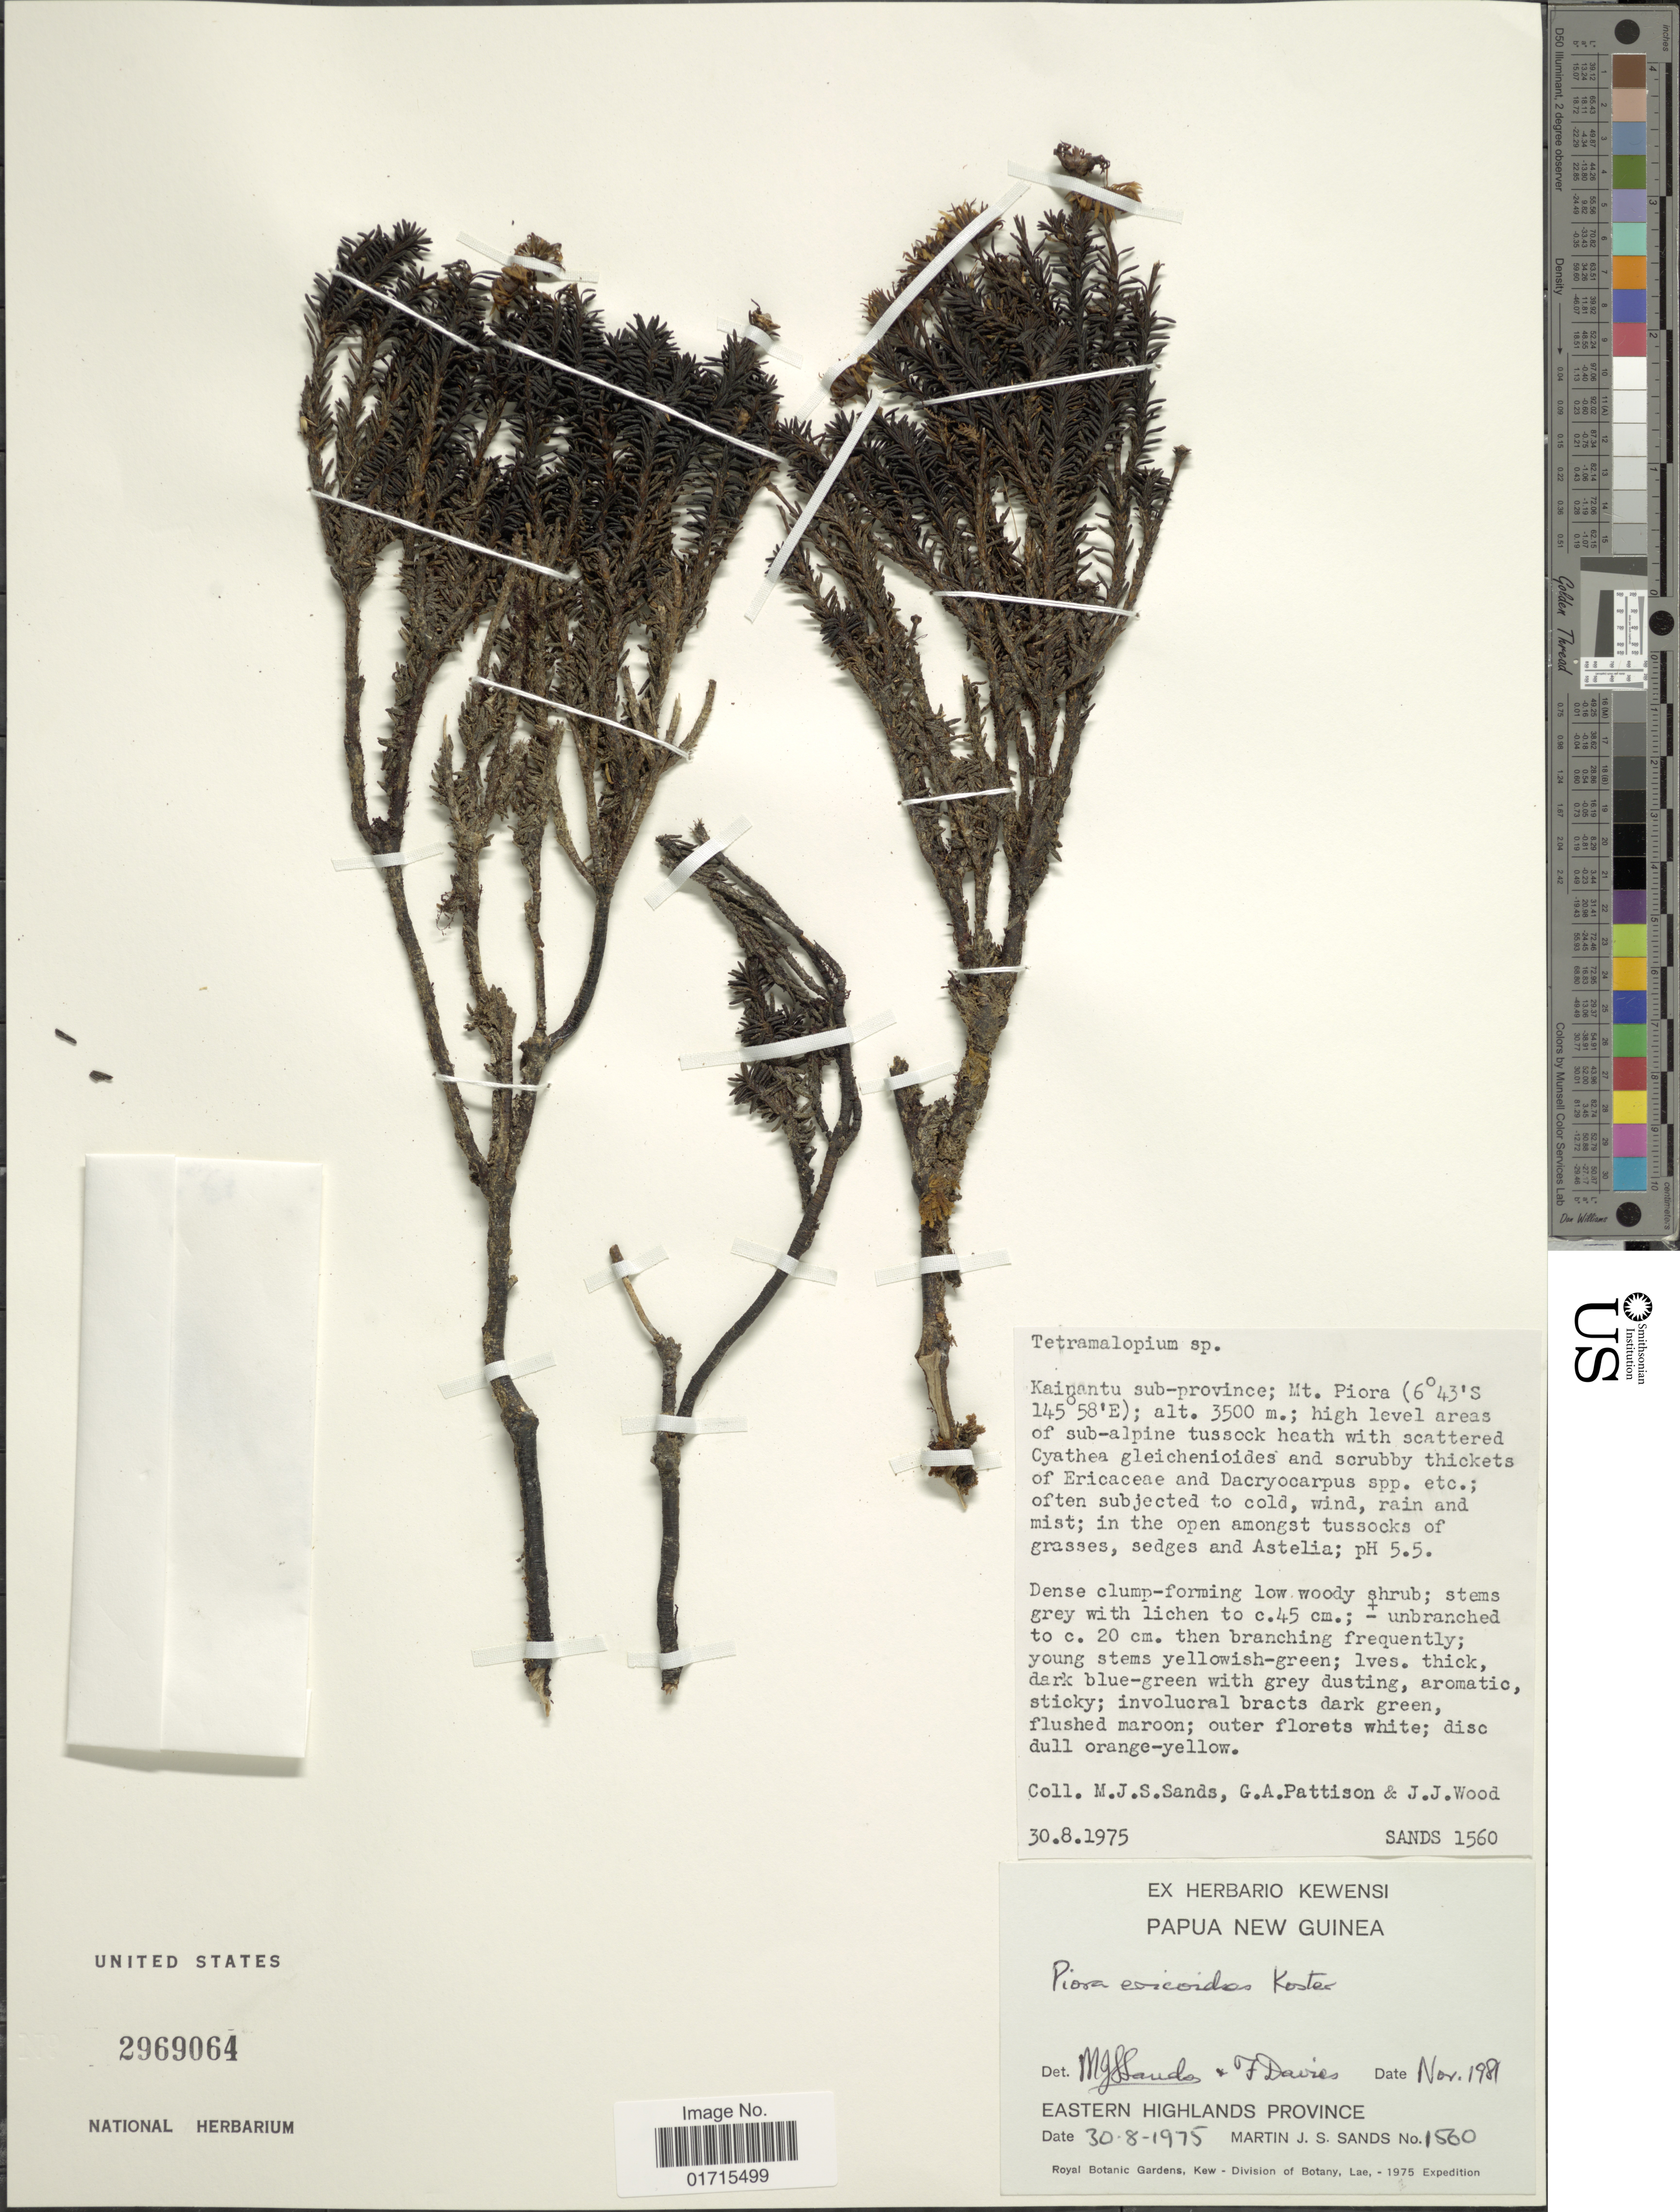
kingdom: Plantae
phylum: Tracheophyta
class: Magnoliopsida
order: Asterales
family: Asteraceae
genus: Piora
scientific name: Piora ericoides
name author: J. Kost.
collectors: M. Sands, G. Pattison & J. Wood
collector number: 1560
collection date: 1975-08-30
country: Papua New Guinea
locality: Papua New Guinea. Eastern Highlands Province. Kainantu sub-province; Mt. Piora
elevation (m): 3500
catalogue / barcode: US 2969064